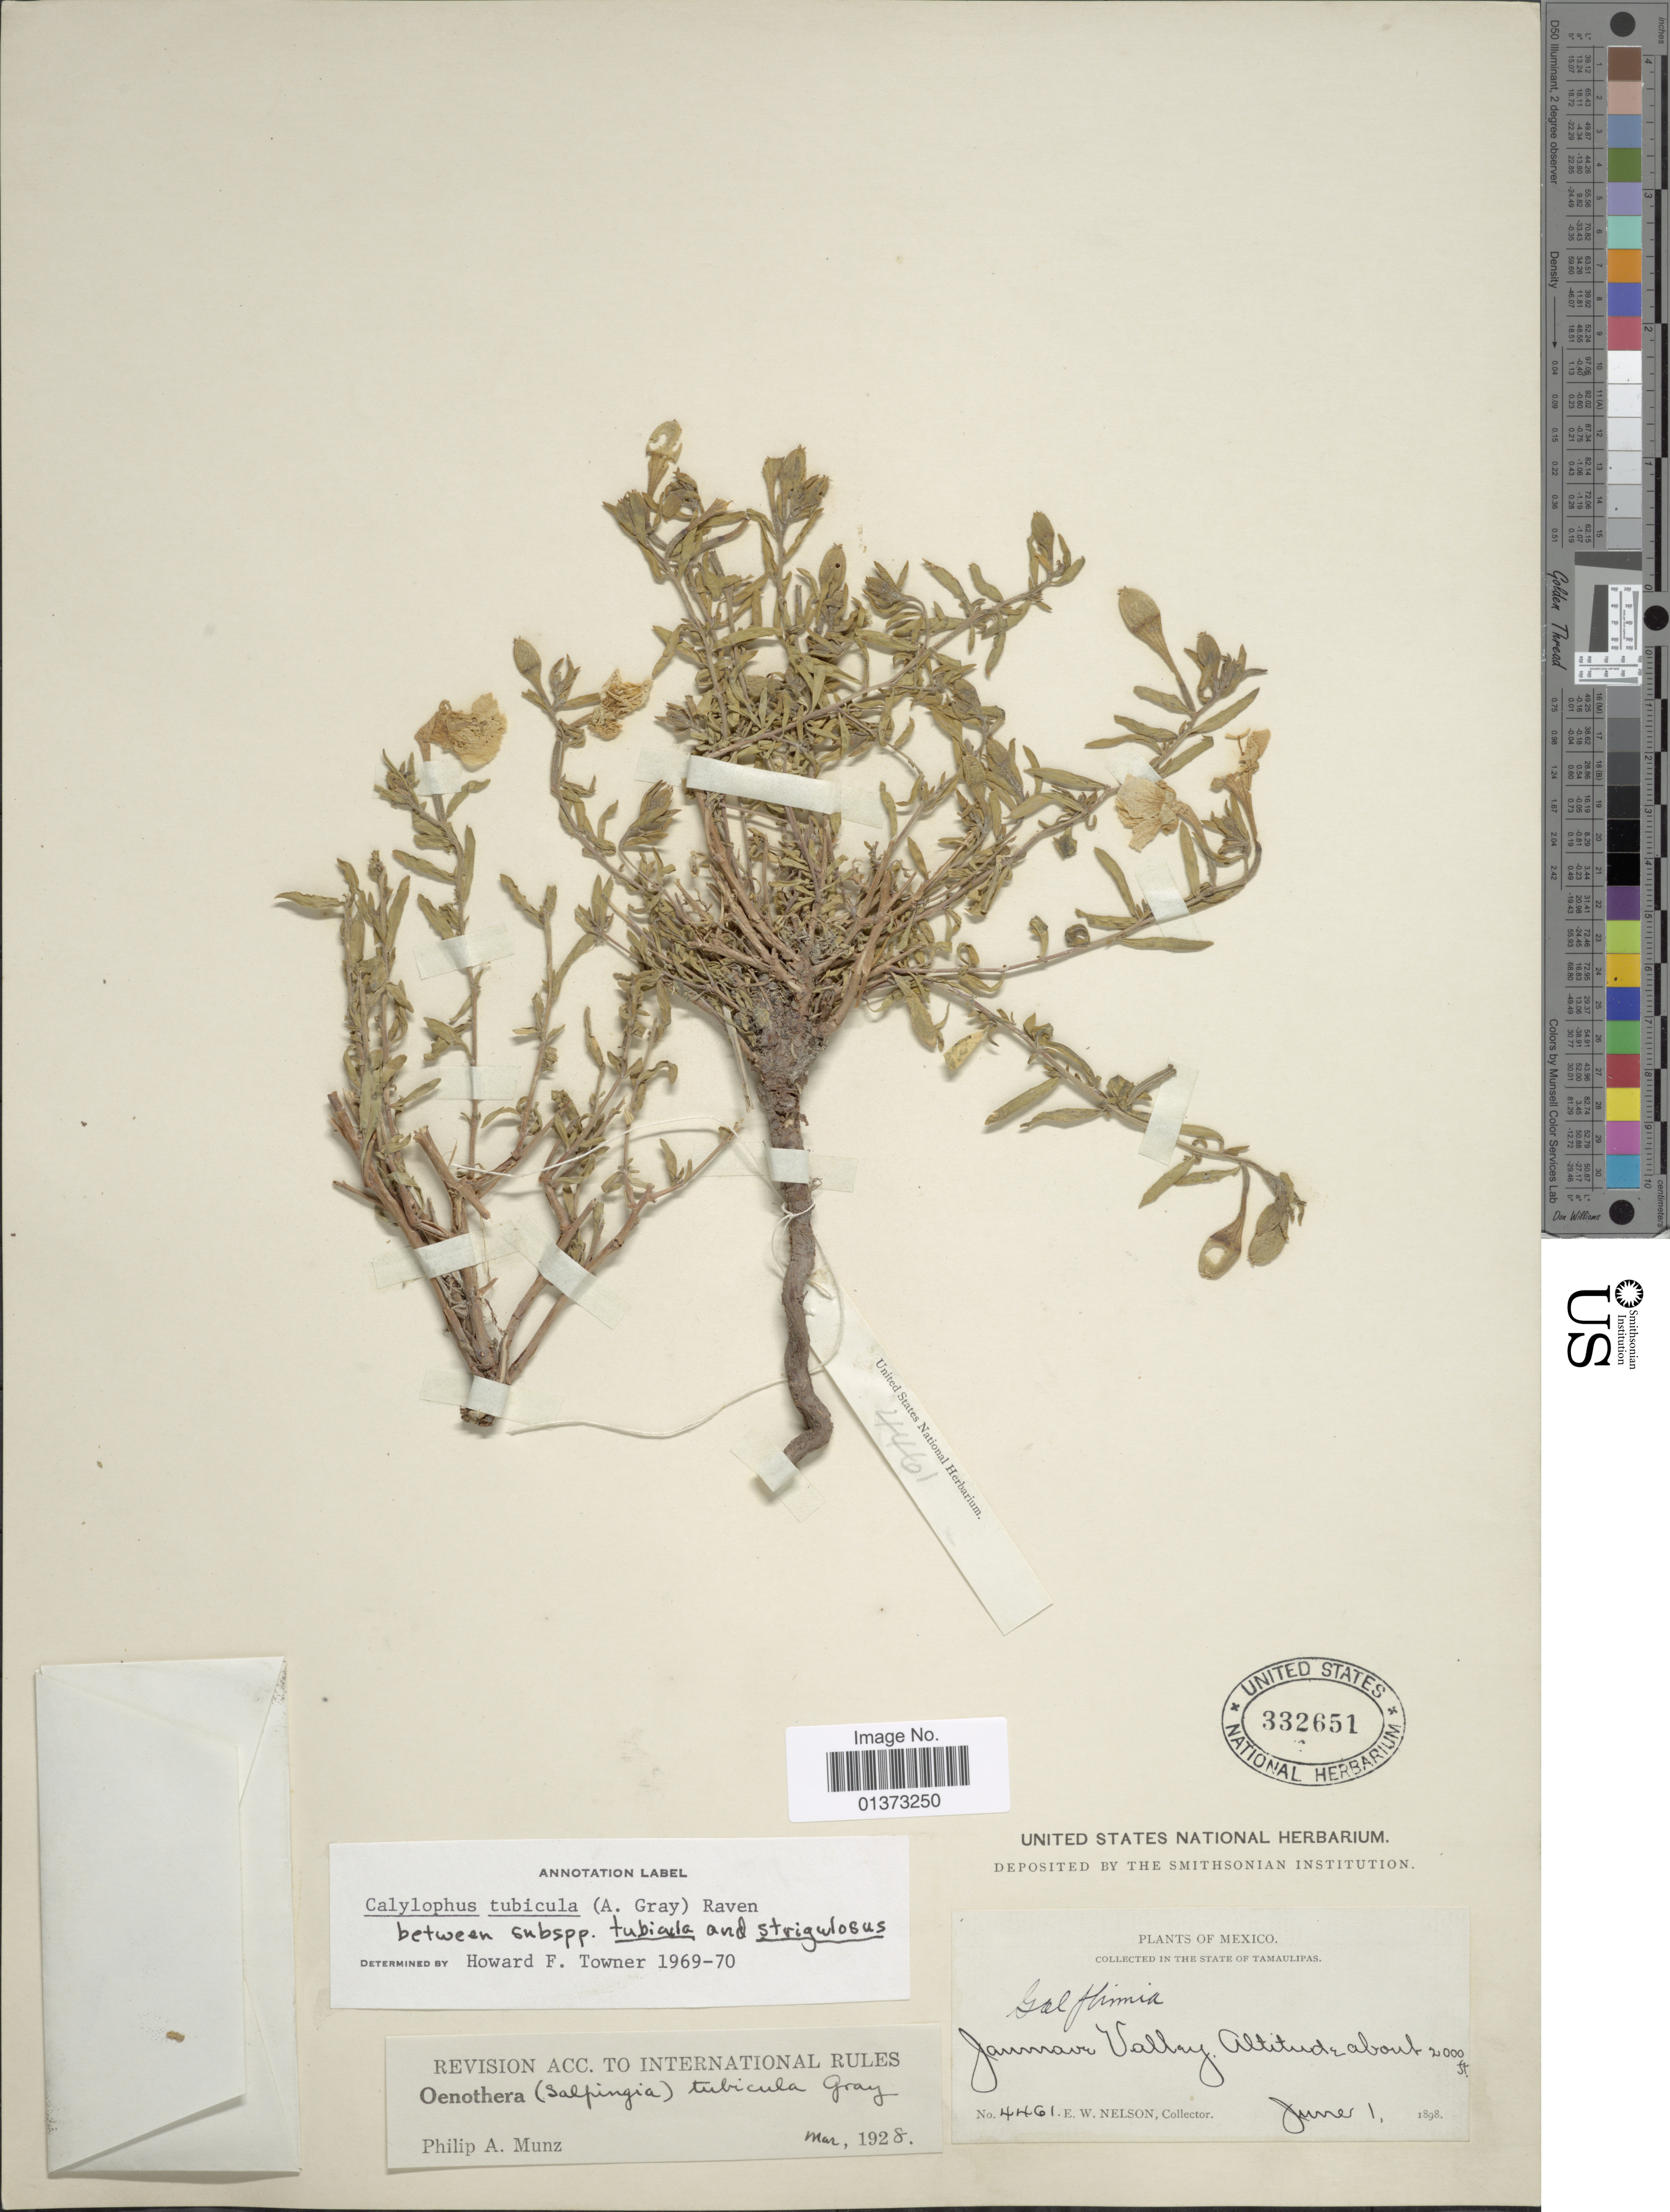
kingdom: Plantae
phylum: Tracheophyta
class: Magnoliopsida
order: Myrtales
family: Onagraceae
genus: Oenothera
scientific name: Oenothera tubicula subsp. strigulosa x O. tubicula A. Gray subsp. tubicula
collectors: E. W. Nelson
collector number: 4461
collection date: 1898-06-01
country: Mexico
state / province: Tamaulipas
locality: Jaumave Valley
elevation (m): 610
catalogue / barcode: US 332651